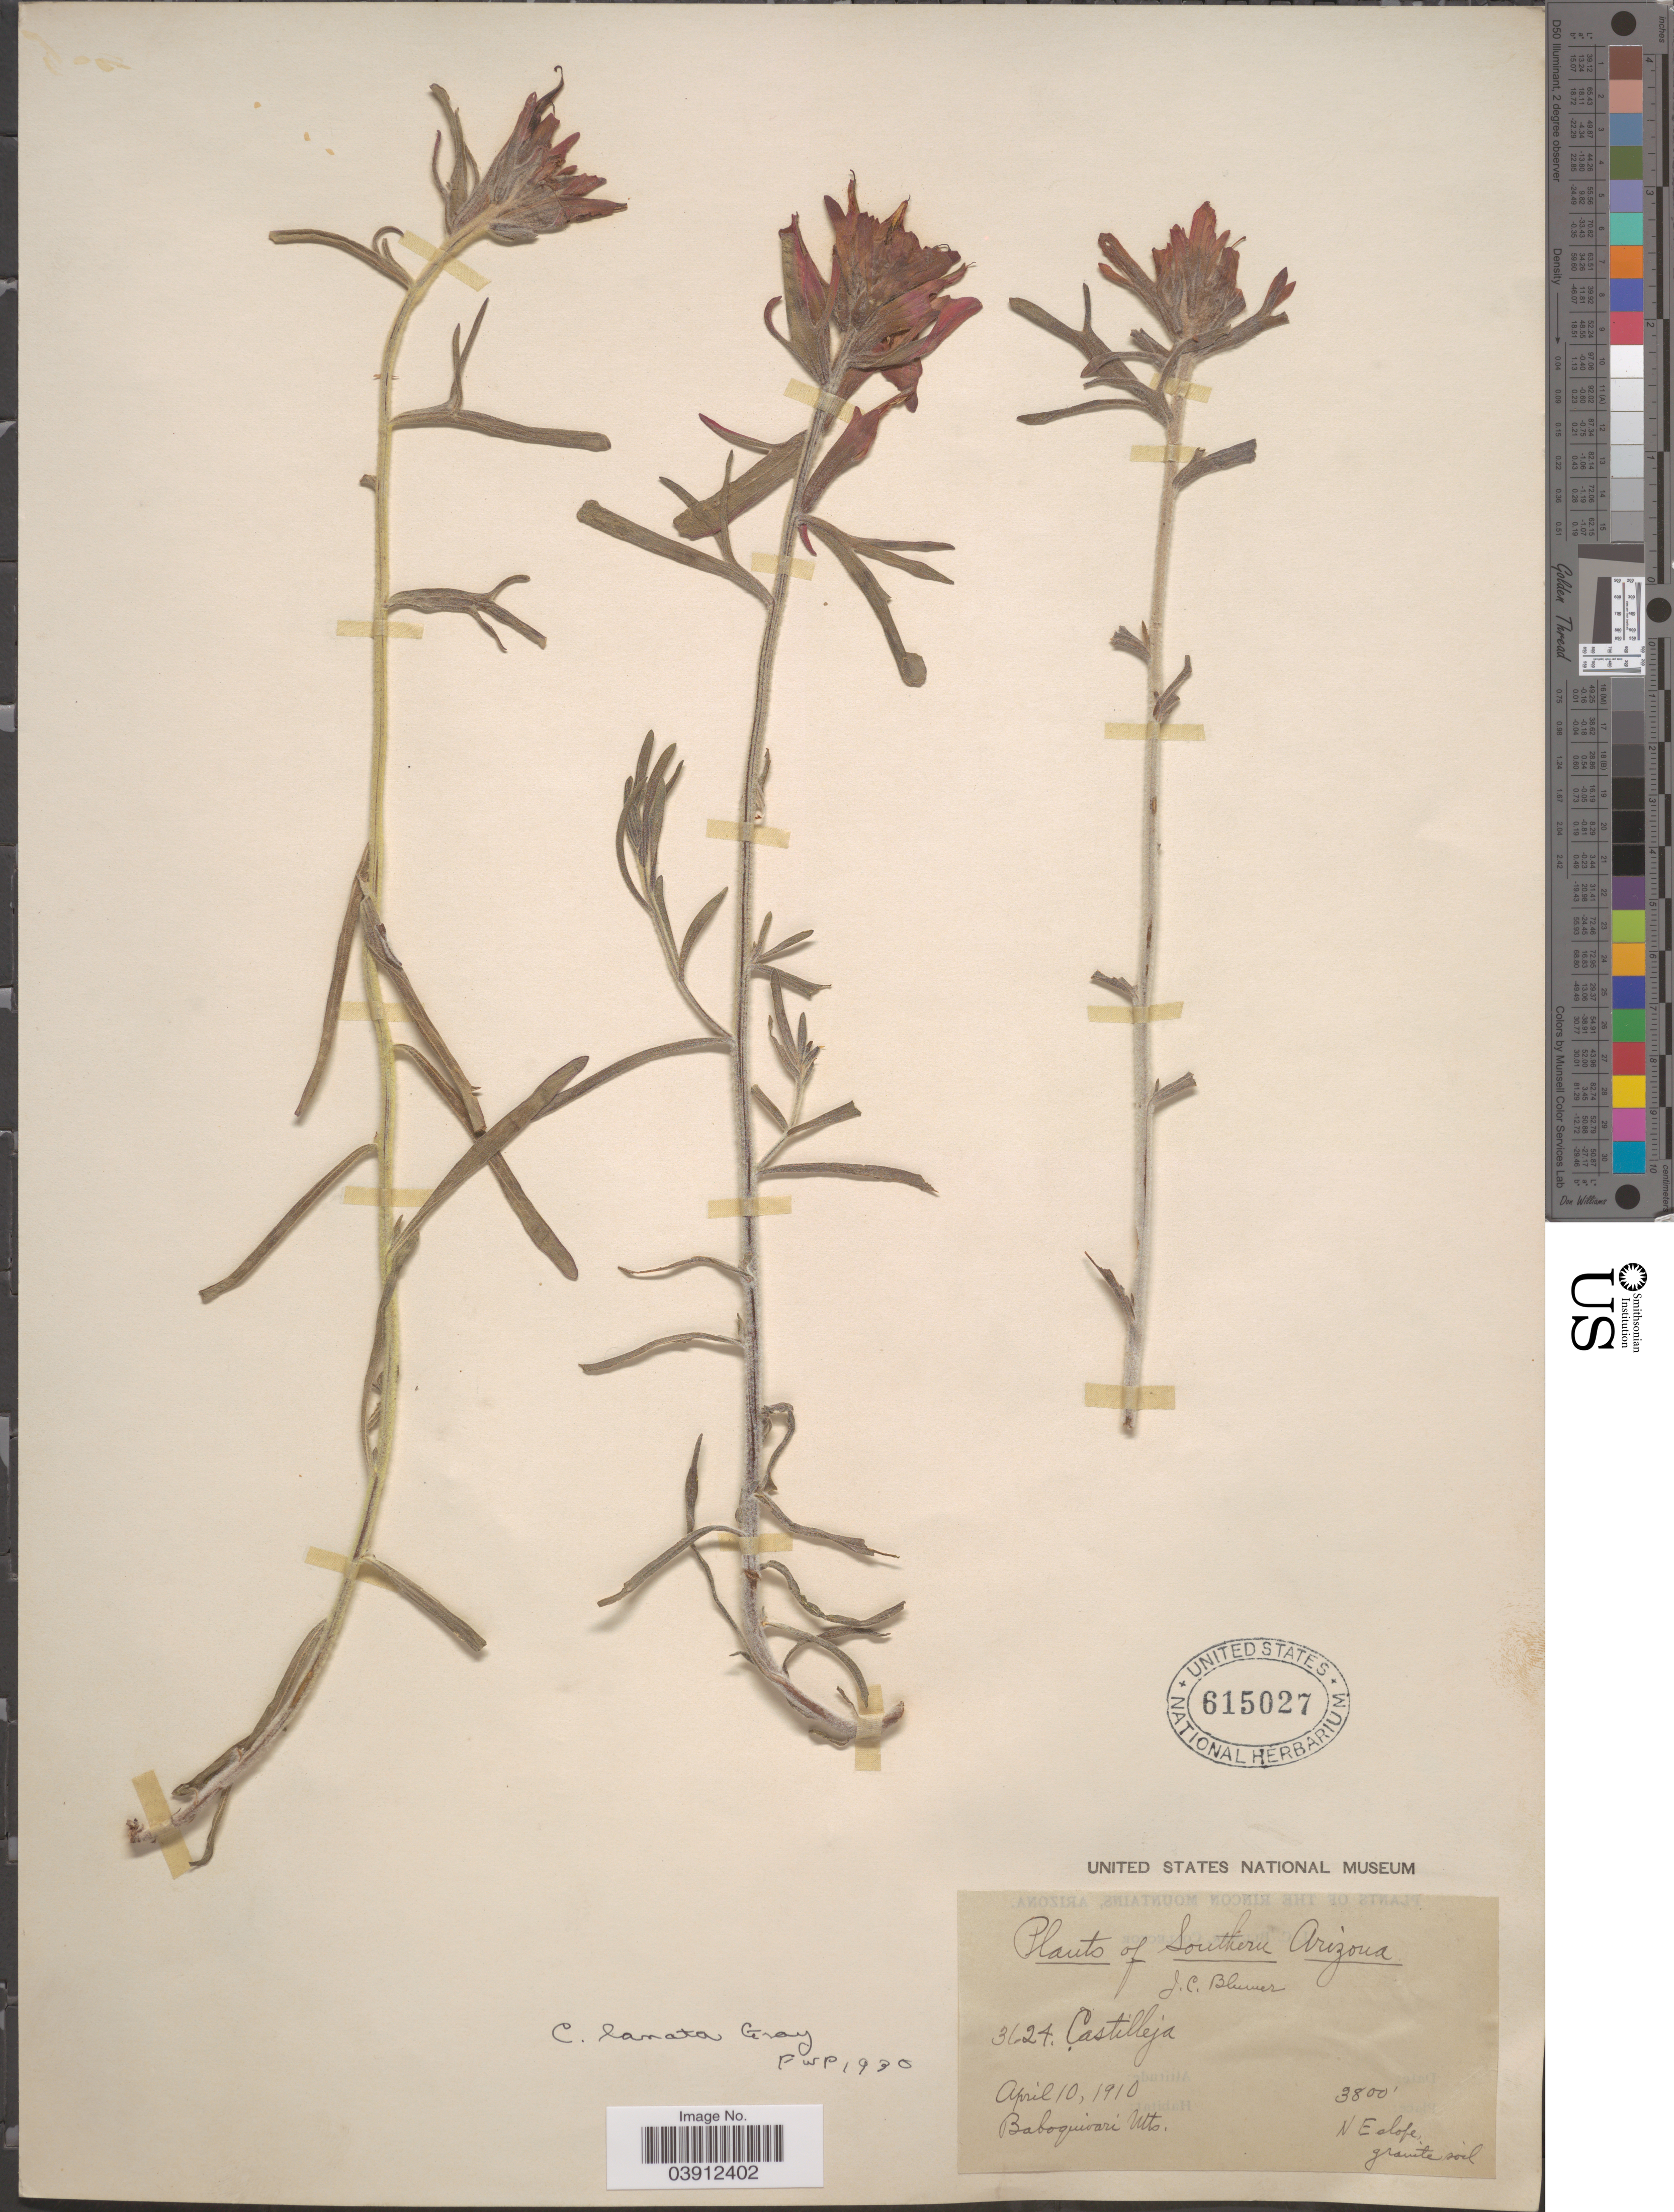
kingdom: Plantae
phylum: Tracheophyta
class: Magnoliopsida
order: Lamiales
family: Orobanchaceae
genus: Castilleja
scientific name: Castilleja lanata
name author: A. Gray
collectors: J. C. Blumer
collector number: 3624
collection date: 1910-04-10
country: United States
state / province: Arizona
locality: Southern Arizona. Baboquivari Mts. N E slope, granite soil.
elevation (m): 1158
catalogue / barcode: US 615027